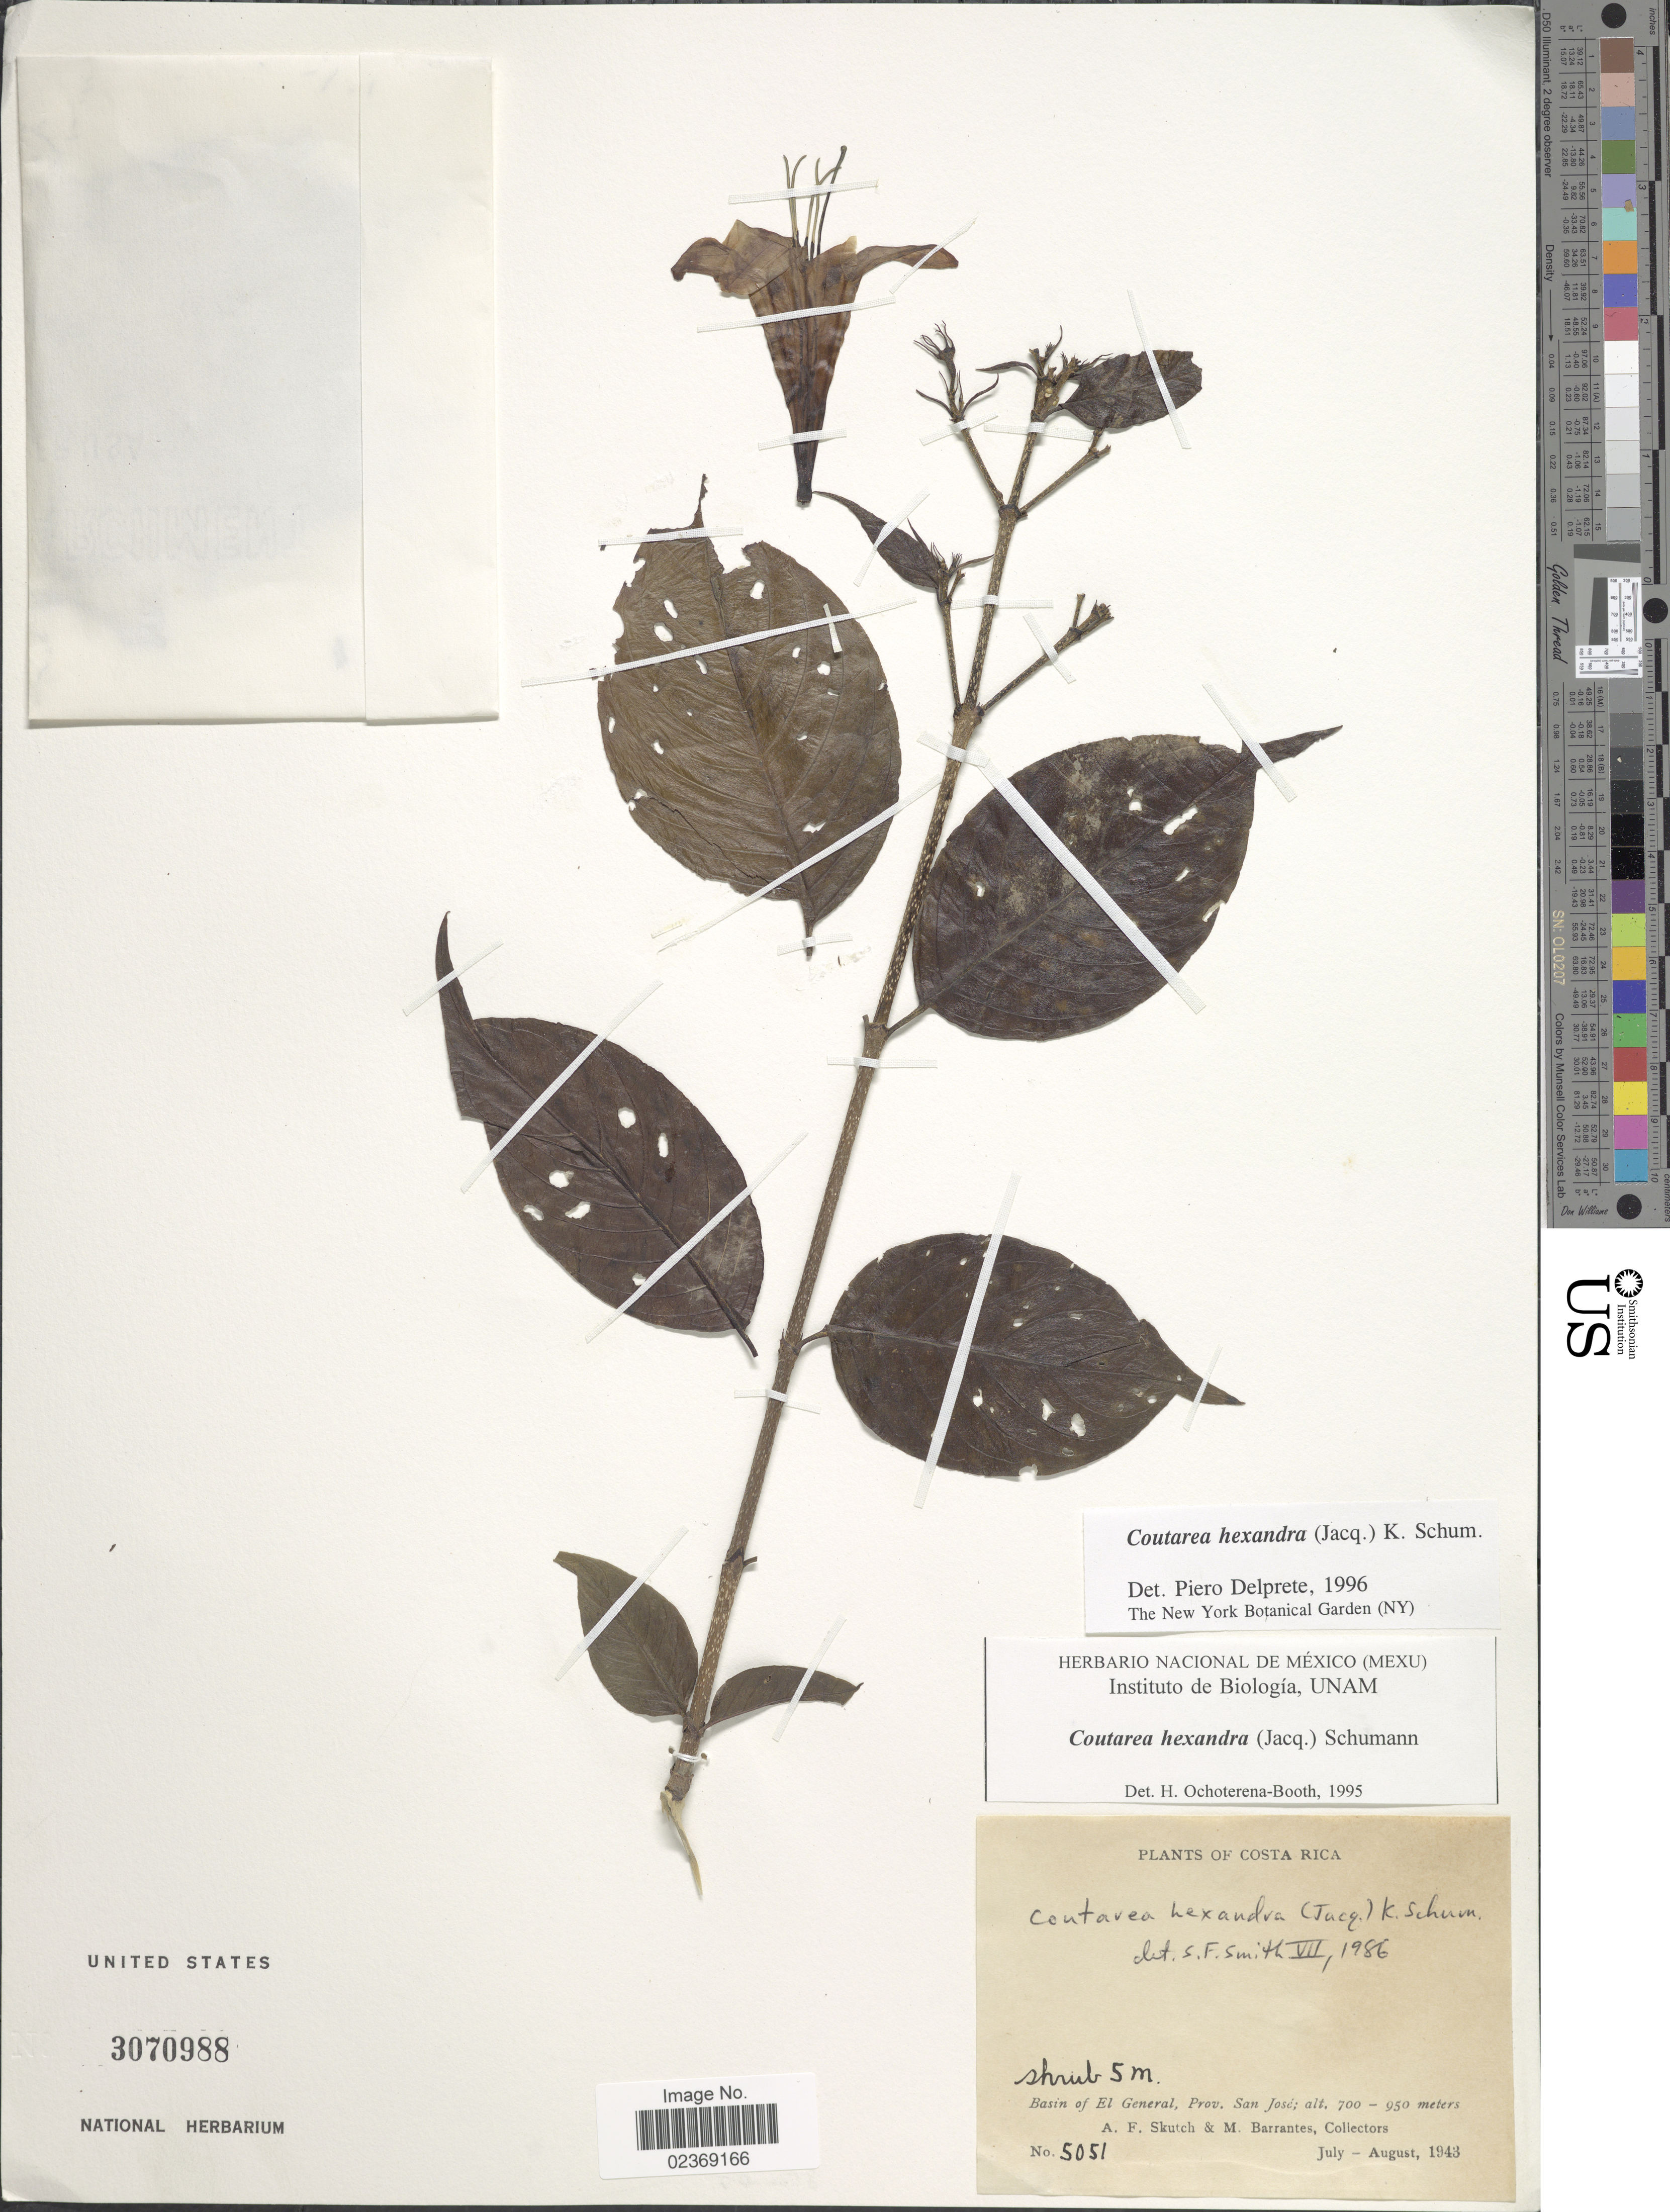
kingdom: Plantae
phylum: Tracheophyta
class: Magnoliopsida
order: Gentianales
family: Rubiaceae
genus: Coutarea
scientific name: Coutarea hexandra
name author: (Jacq.) K. Schum.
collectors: A. F. Skutch & M. Barrantes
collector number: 5051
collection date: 1943-07/1943-08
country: Costa Rica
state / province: San José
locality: Basin of El General, Prov. San Jose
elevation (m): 700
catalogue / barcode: US 3070988